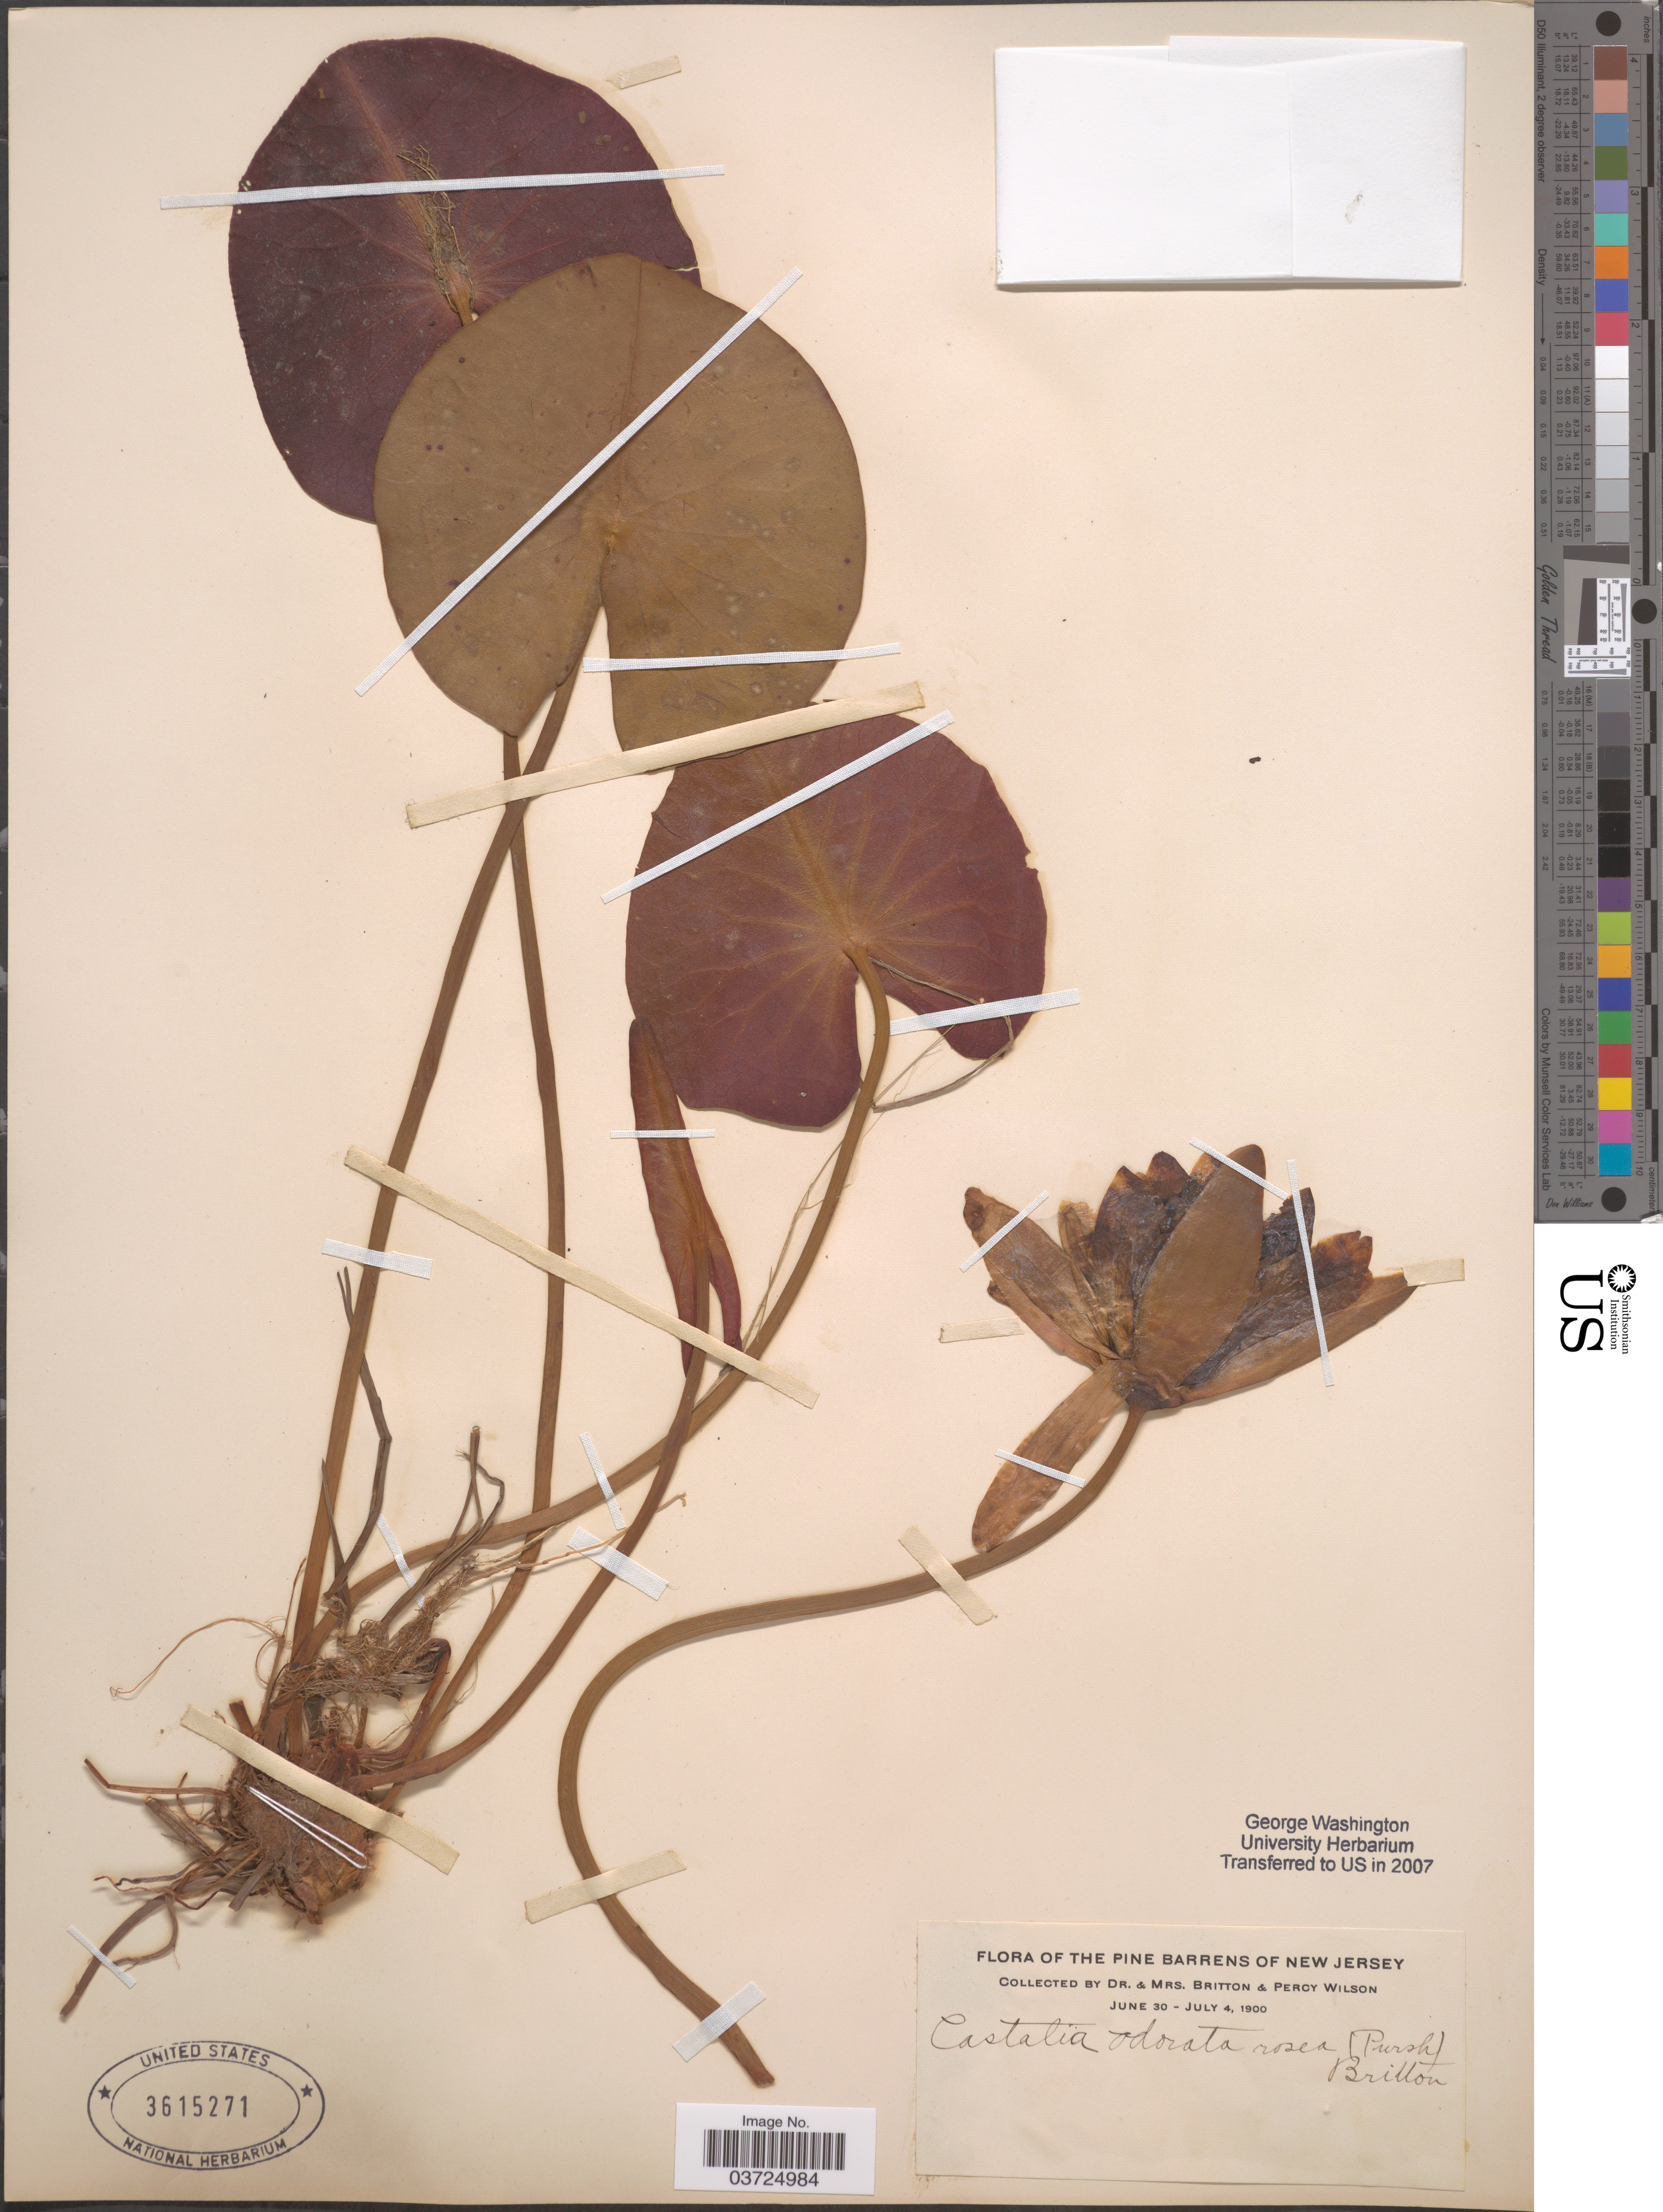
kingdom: Plantae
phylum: Tracheophyta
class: Magnoliopsida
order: Nymphaeales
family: Nymphaeaceae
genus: Nymphaea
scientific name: Nymphaea odorata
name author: Aiton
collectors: Britton, --, E. G. Britton & P. Wilson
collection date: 1900-06-30/1900-07-04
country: United States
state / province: New Jersey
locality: The Pine Barrens of New Jersey.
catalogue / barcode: US 3615271